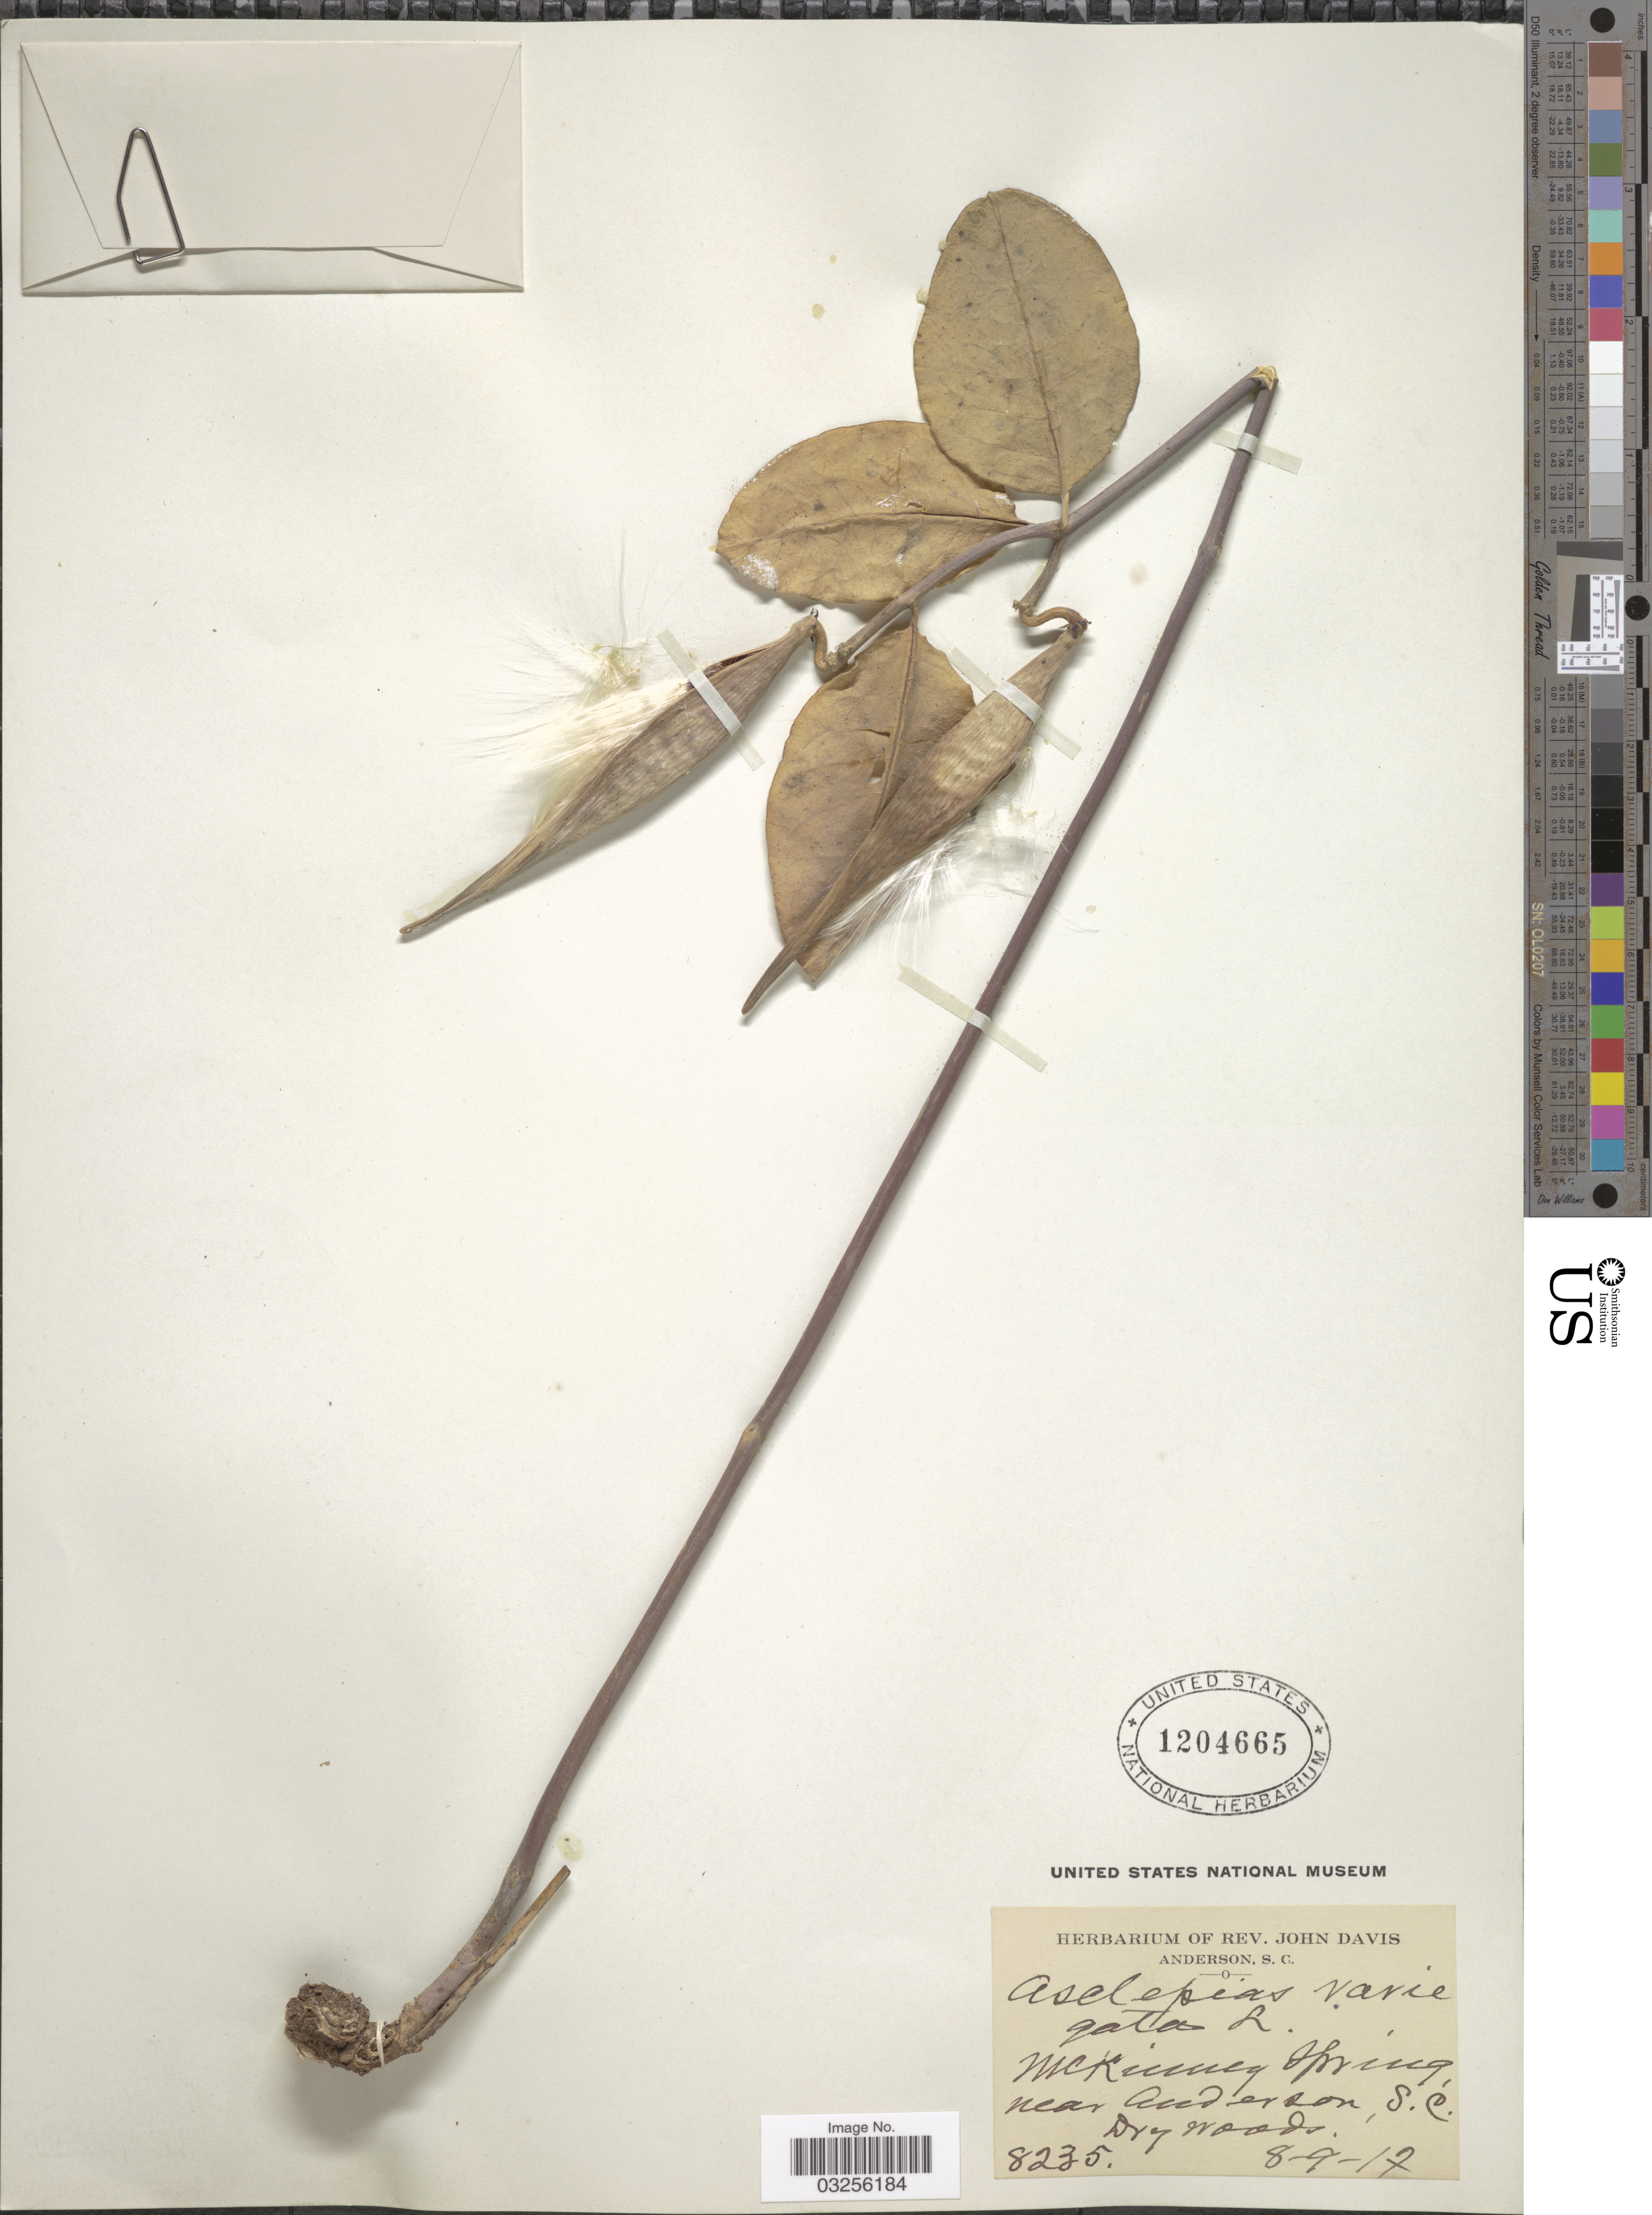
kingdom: Plantae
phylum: Tracheophyta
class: Magnoliopsida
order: Gentianales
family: Apocynaceae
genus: Asclepias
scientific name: Asclepias variegata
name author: L.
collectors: ex herb. Rev. John Davis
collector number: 8235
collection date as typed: Transcribed d/m/y: 9/8/17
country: United States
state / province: South Carolina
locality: McKinney Spring, near Anderson, S. C.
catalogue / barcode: US 1204665